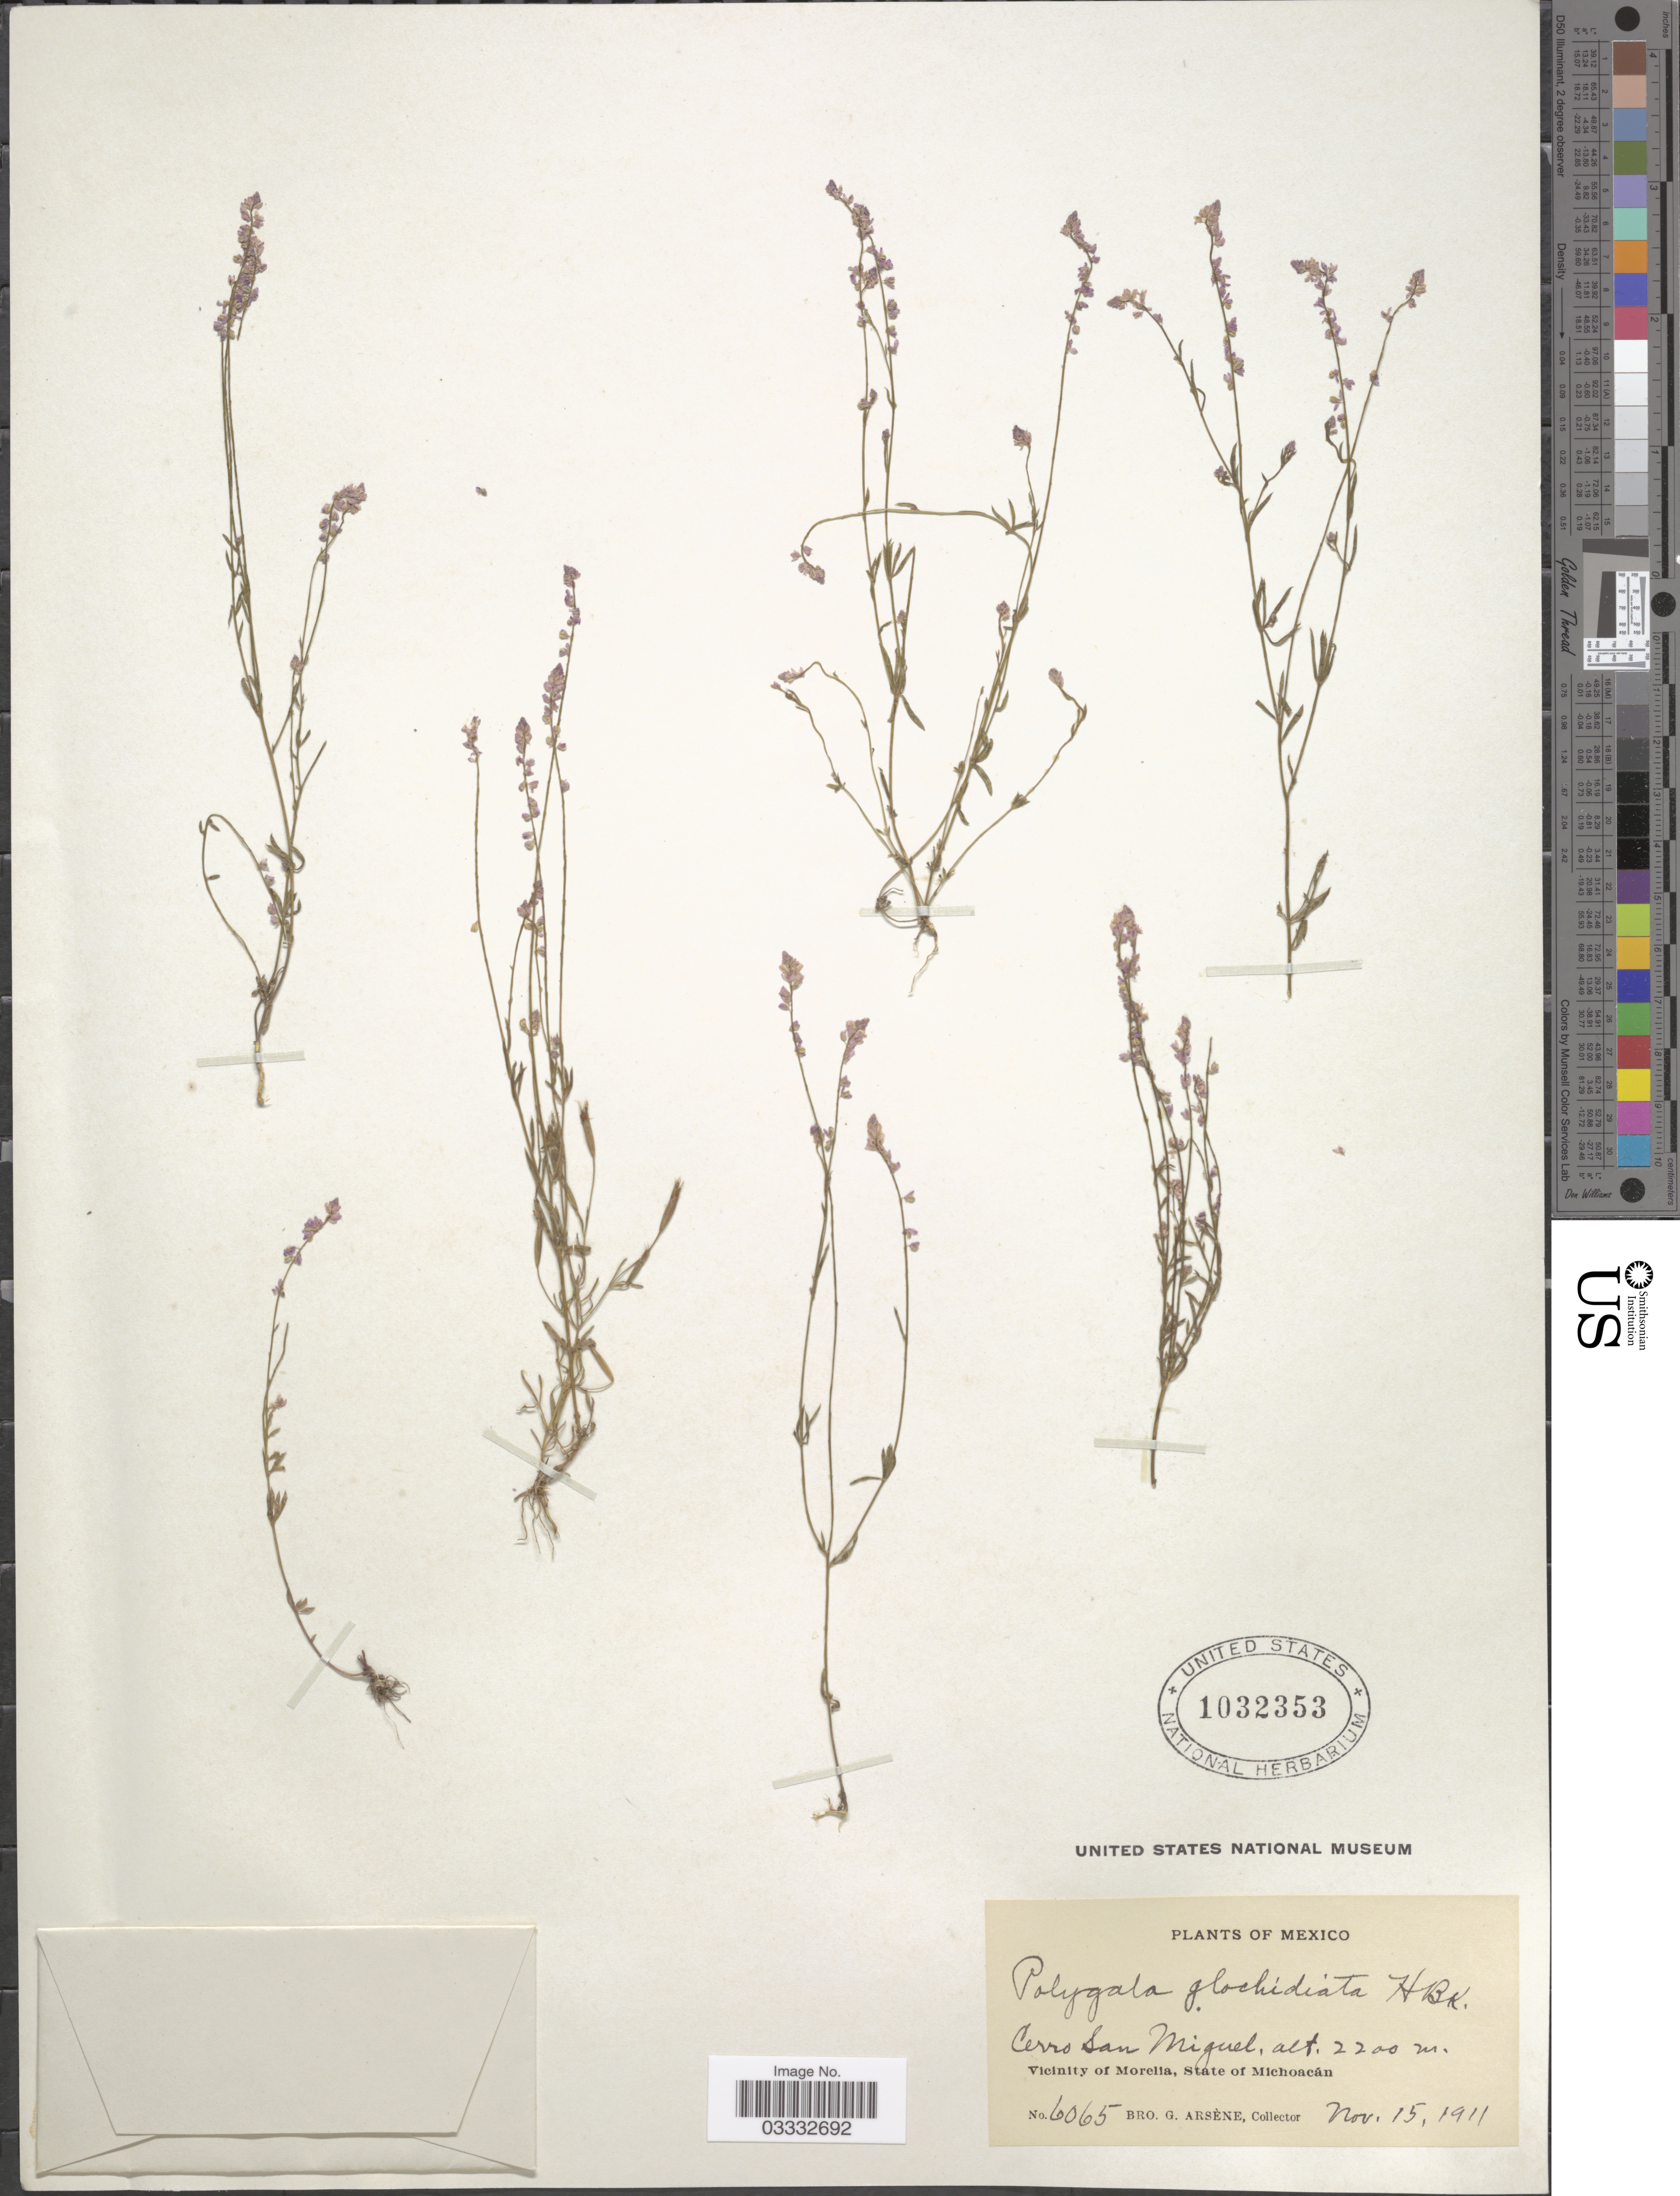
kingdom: Plantae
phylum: Tracheophyta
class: Magnoliopsida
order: Fabales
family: Polygalaceae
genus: Polygala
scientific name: Polygala glochidiata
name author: Kunth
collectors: Bro. G. Arsène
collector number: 6065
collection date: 1911-11-15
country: Mexico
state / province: Michoacán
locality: Cerro San Miguel. Vicinity of Morelia.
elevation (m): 2200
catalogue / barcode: US 1032353